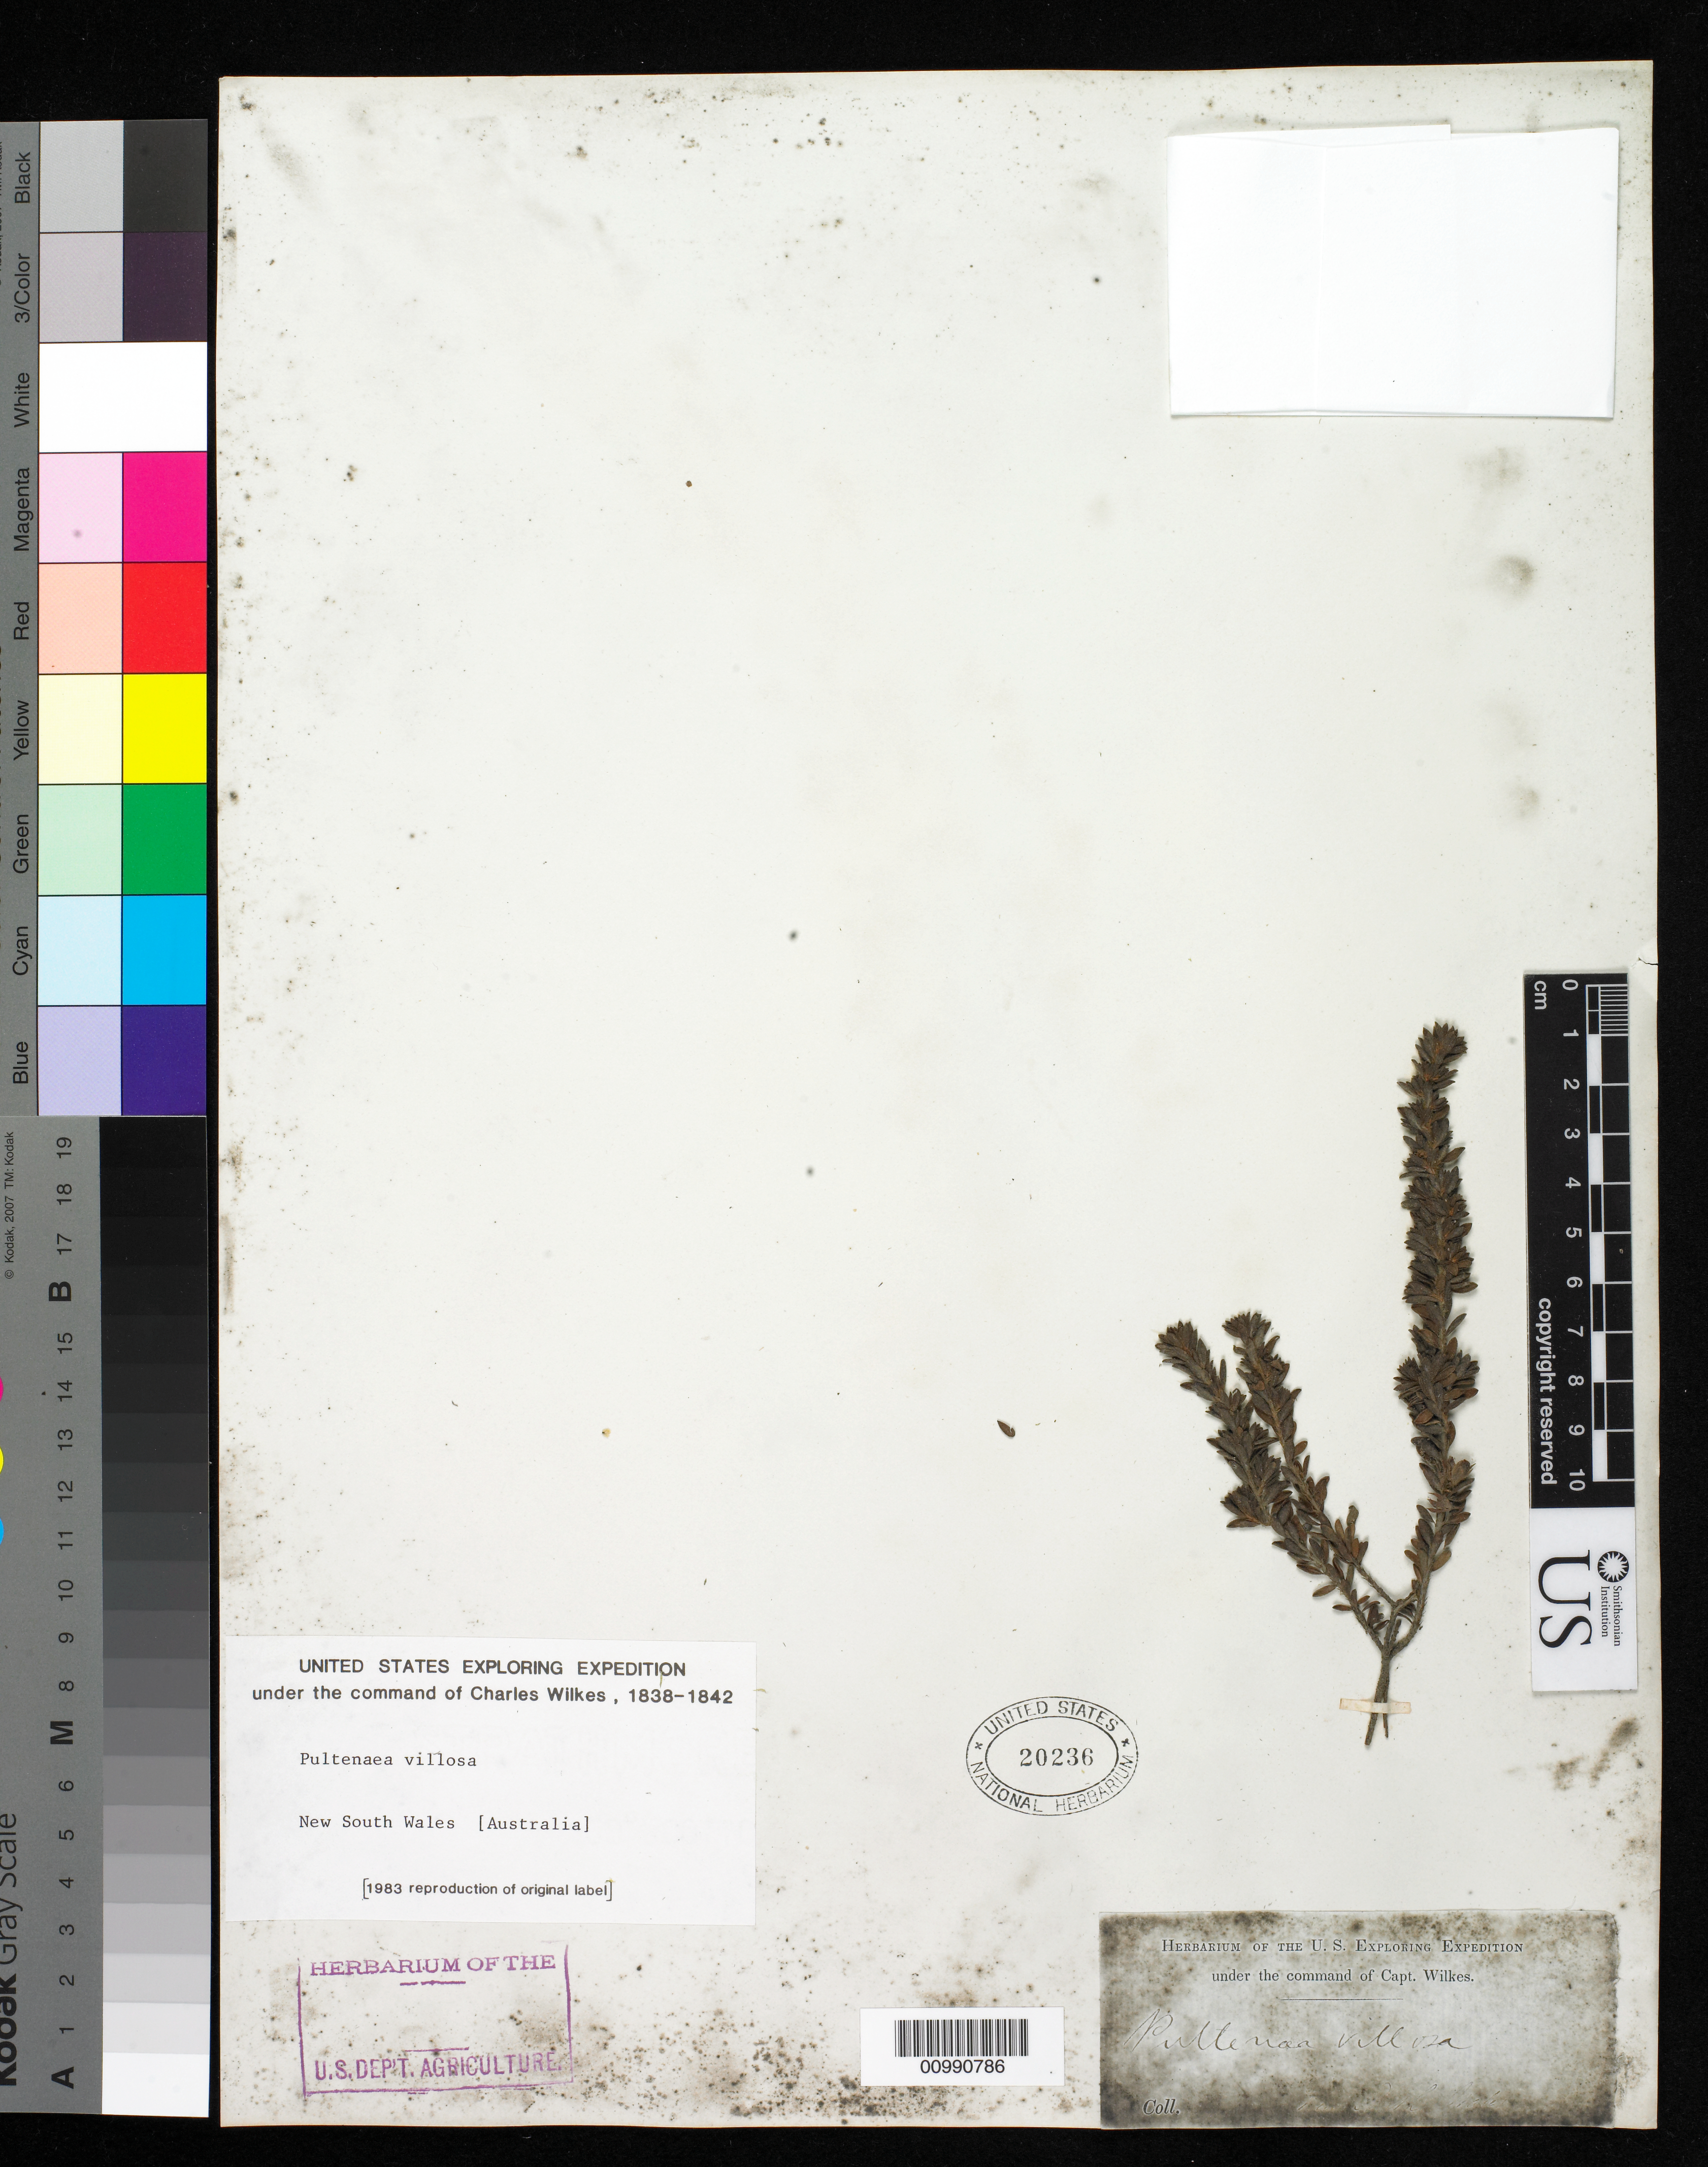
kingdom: Plantae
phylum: Tracheophyta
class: Magnoliopsida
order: Fabales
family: Fabaceae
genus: Pultenaea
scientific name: Pultenaea villosa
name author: Willd.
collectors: Wilkes Explor. Exped.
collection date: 1838/1842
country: Australia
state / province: New South Wales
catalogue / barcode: US 20236